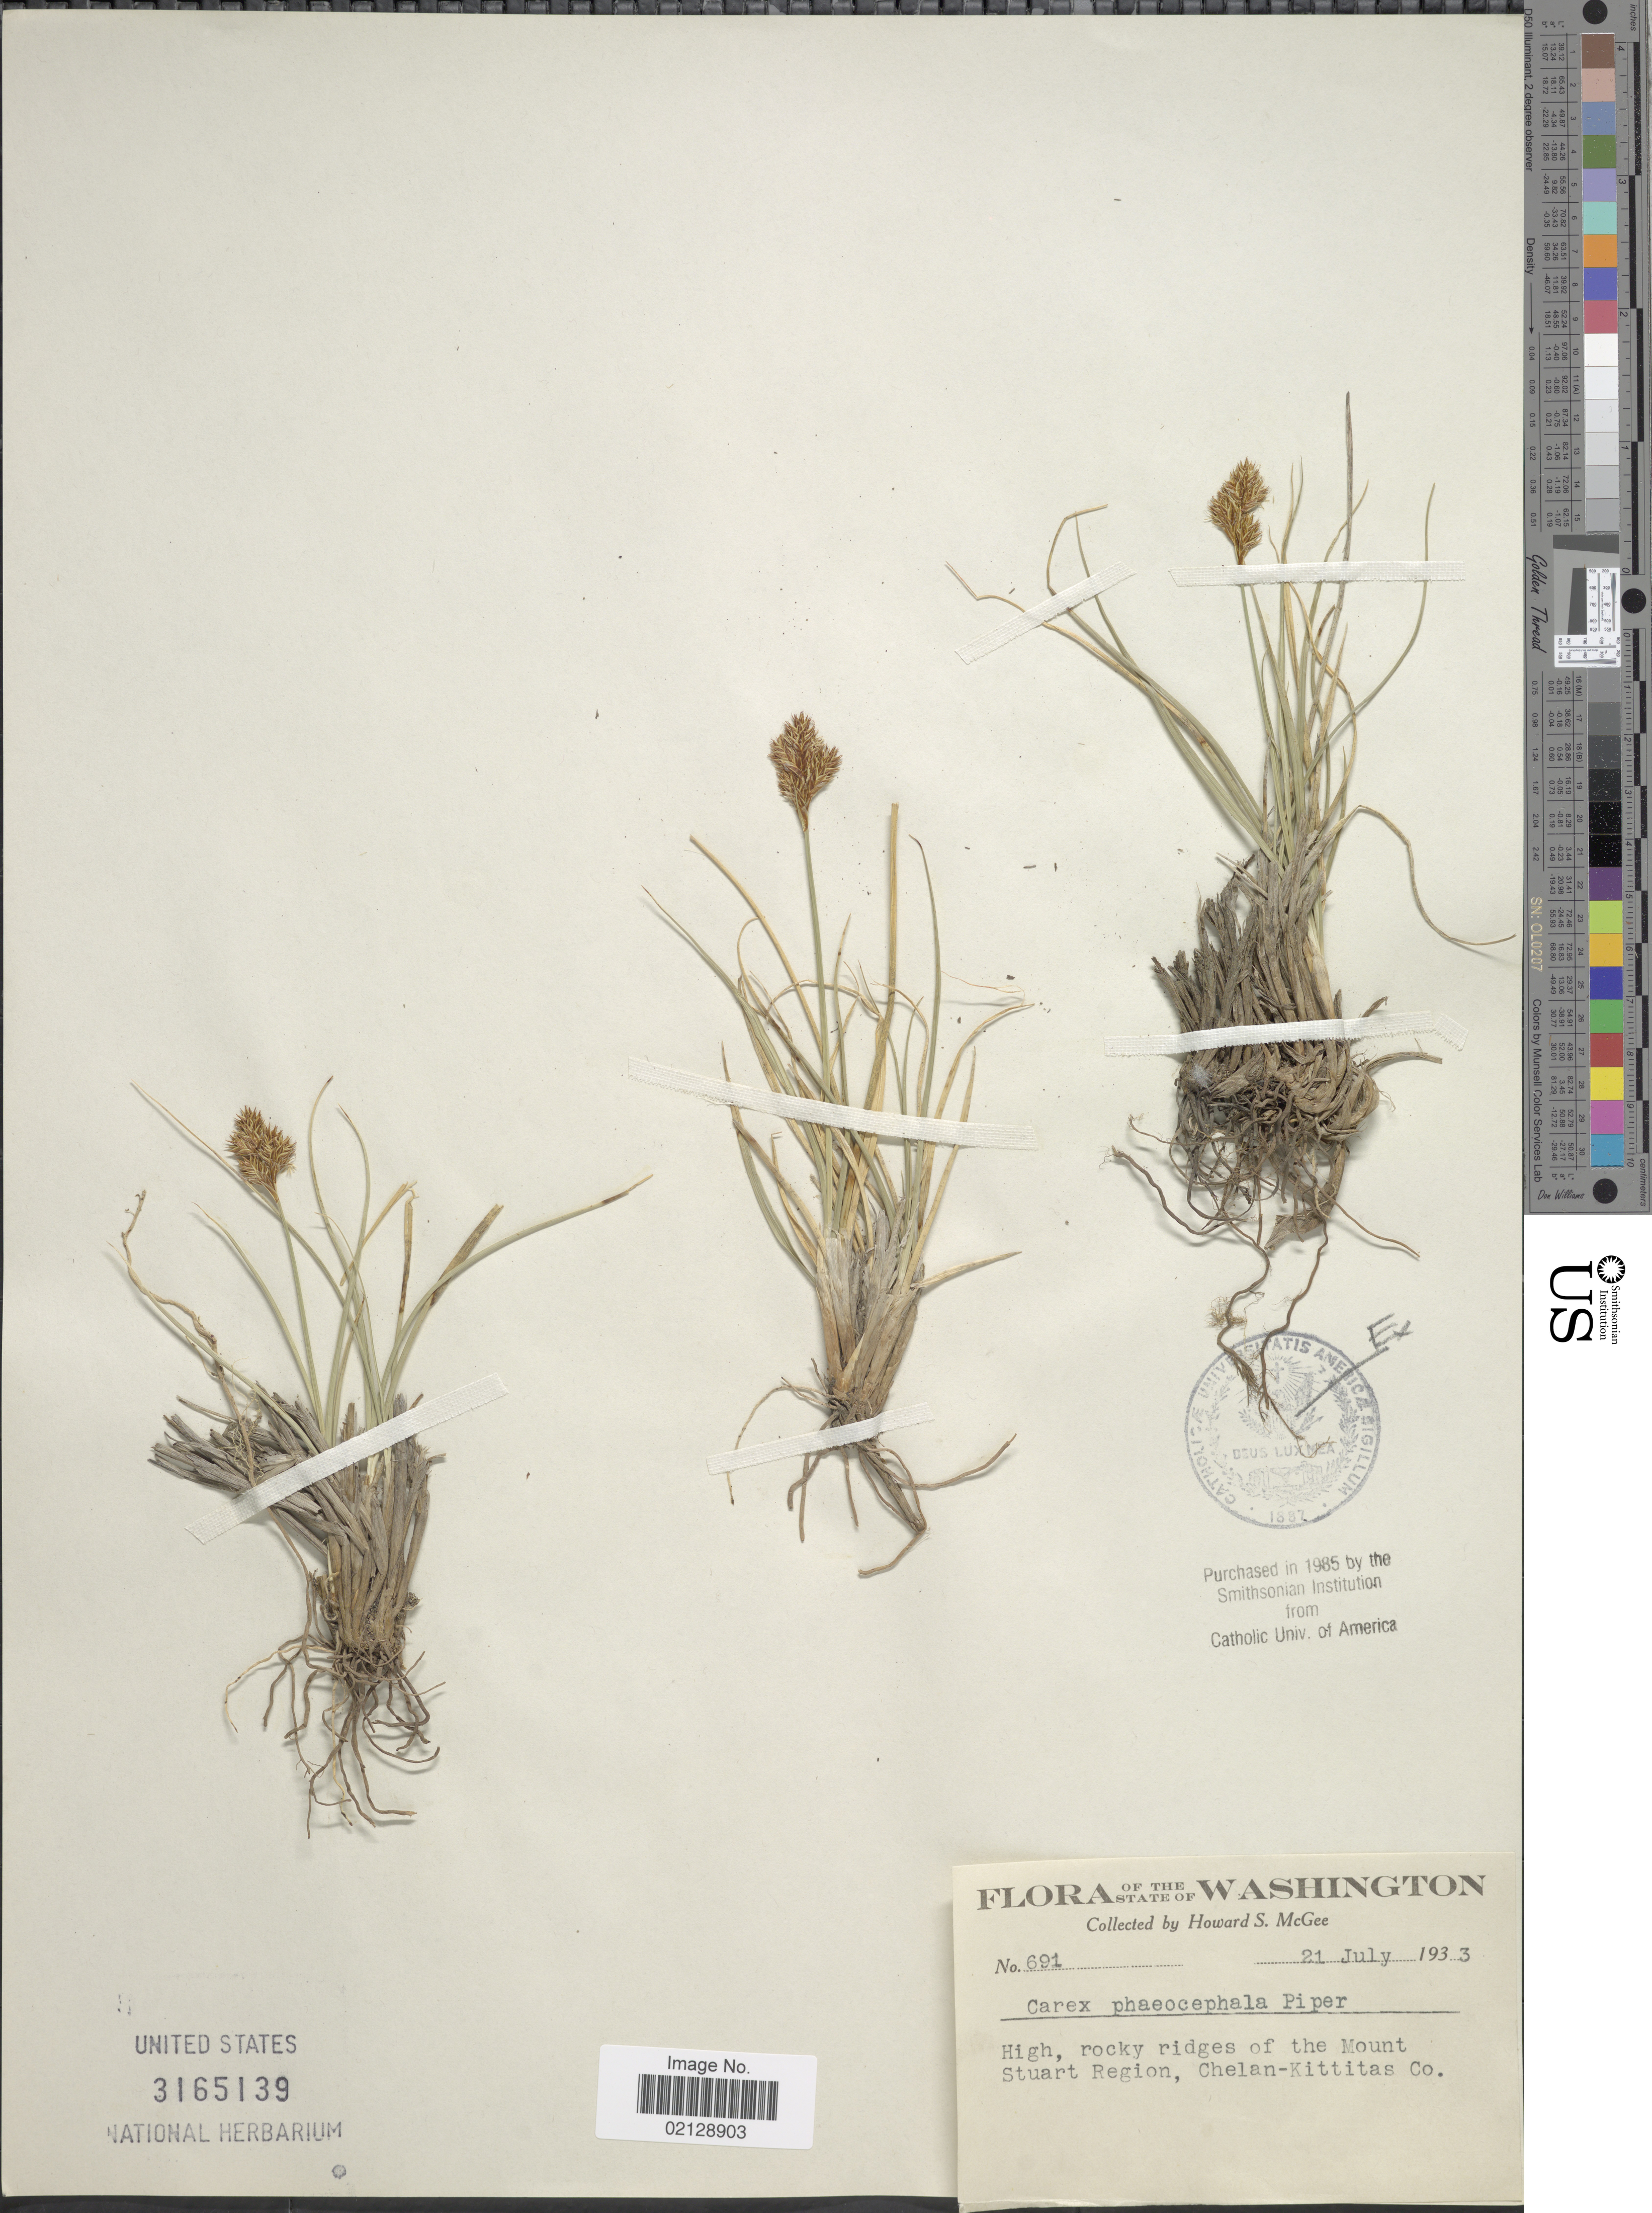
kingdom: Plantae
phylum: Tracheophyta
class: Liliopsida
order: Poales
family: Cyperaceae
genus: Carex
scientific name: Carex phaeocephala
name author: Piper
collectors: H. McGee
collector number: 691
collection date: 1933-07-21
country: United States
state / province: Washington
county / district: Kittitas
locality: The State of Washington, High, rocky ridges of the Mount Stuart Region, Chelan-Kittitas Co.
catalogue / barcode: US 3165139